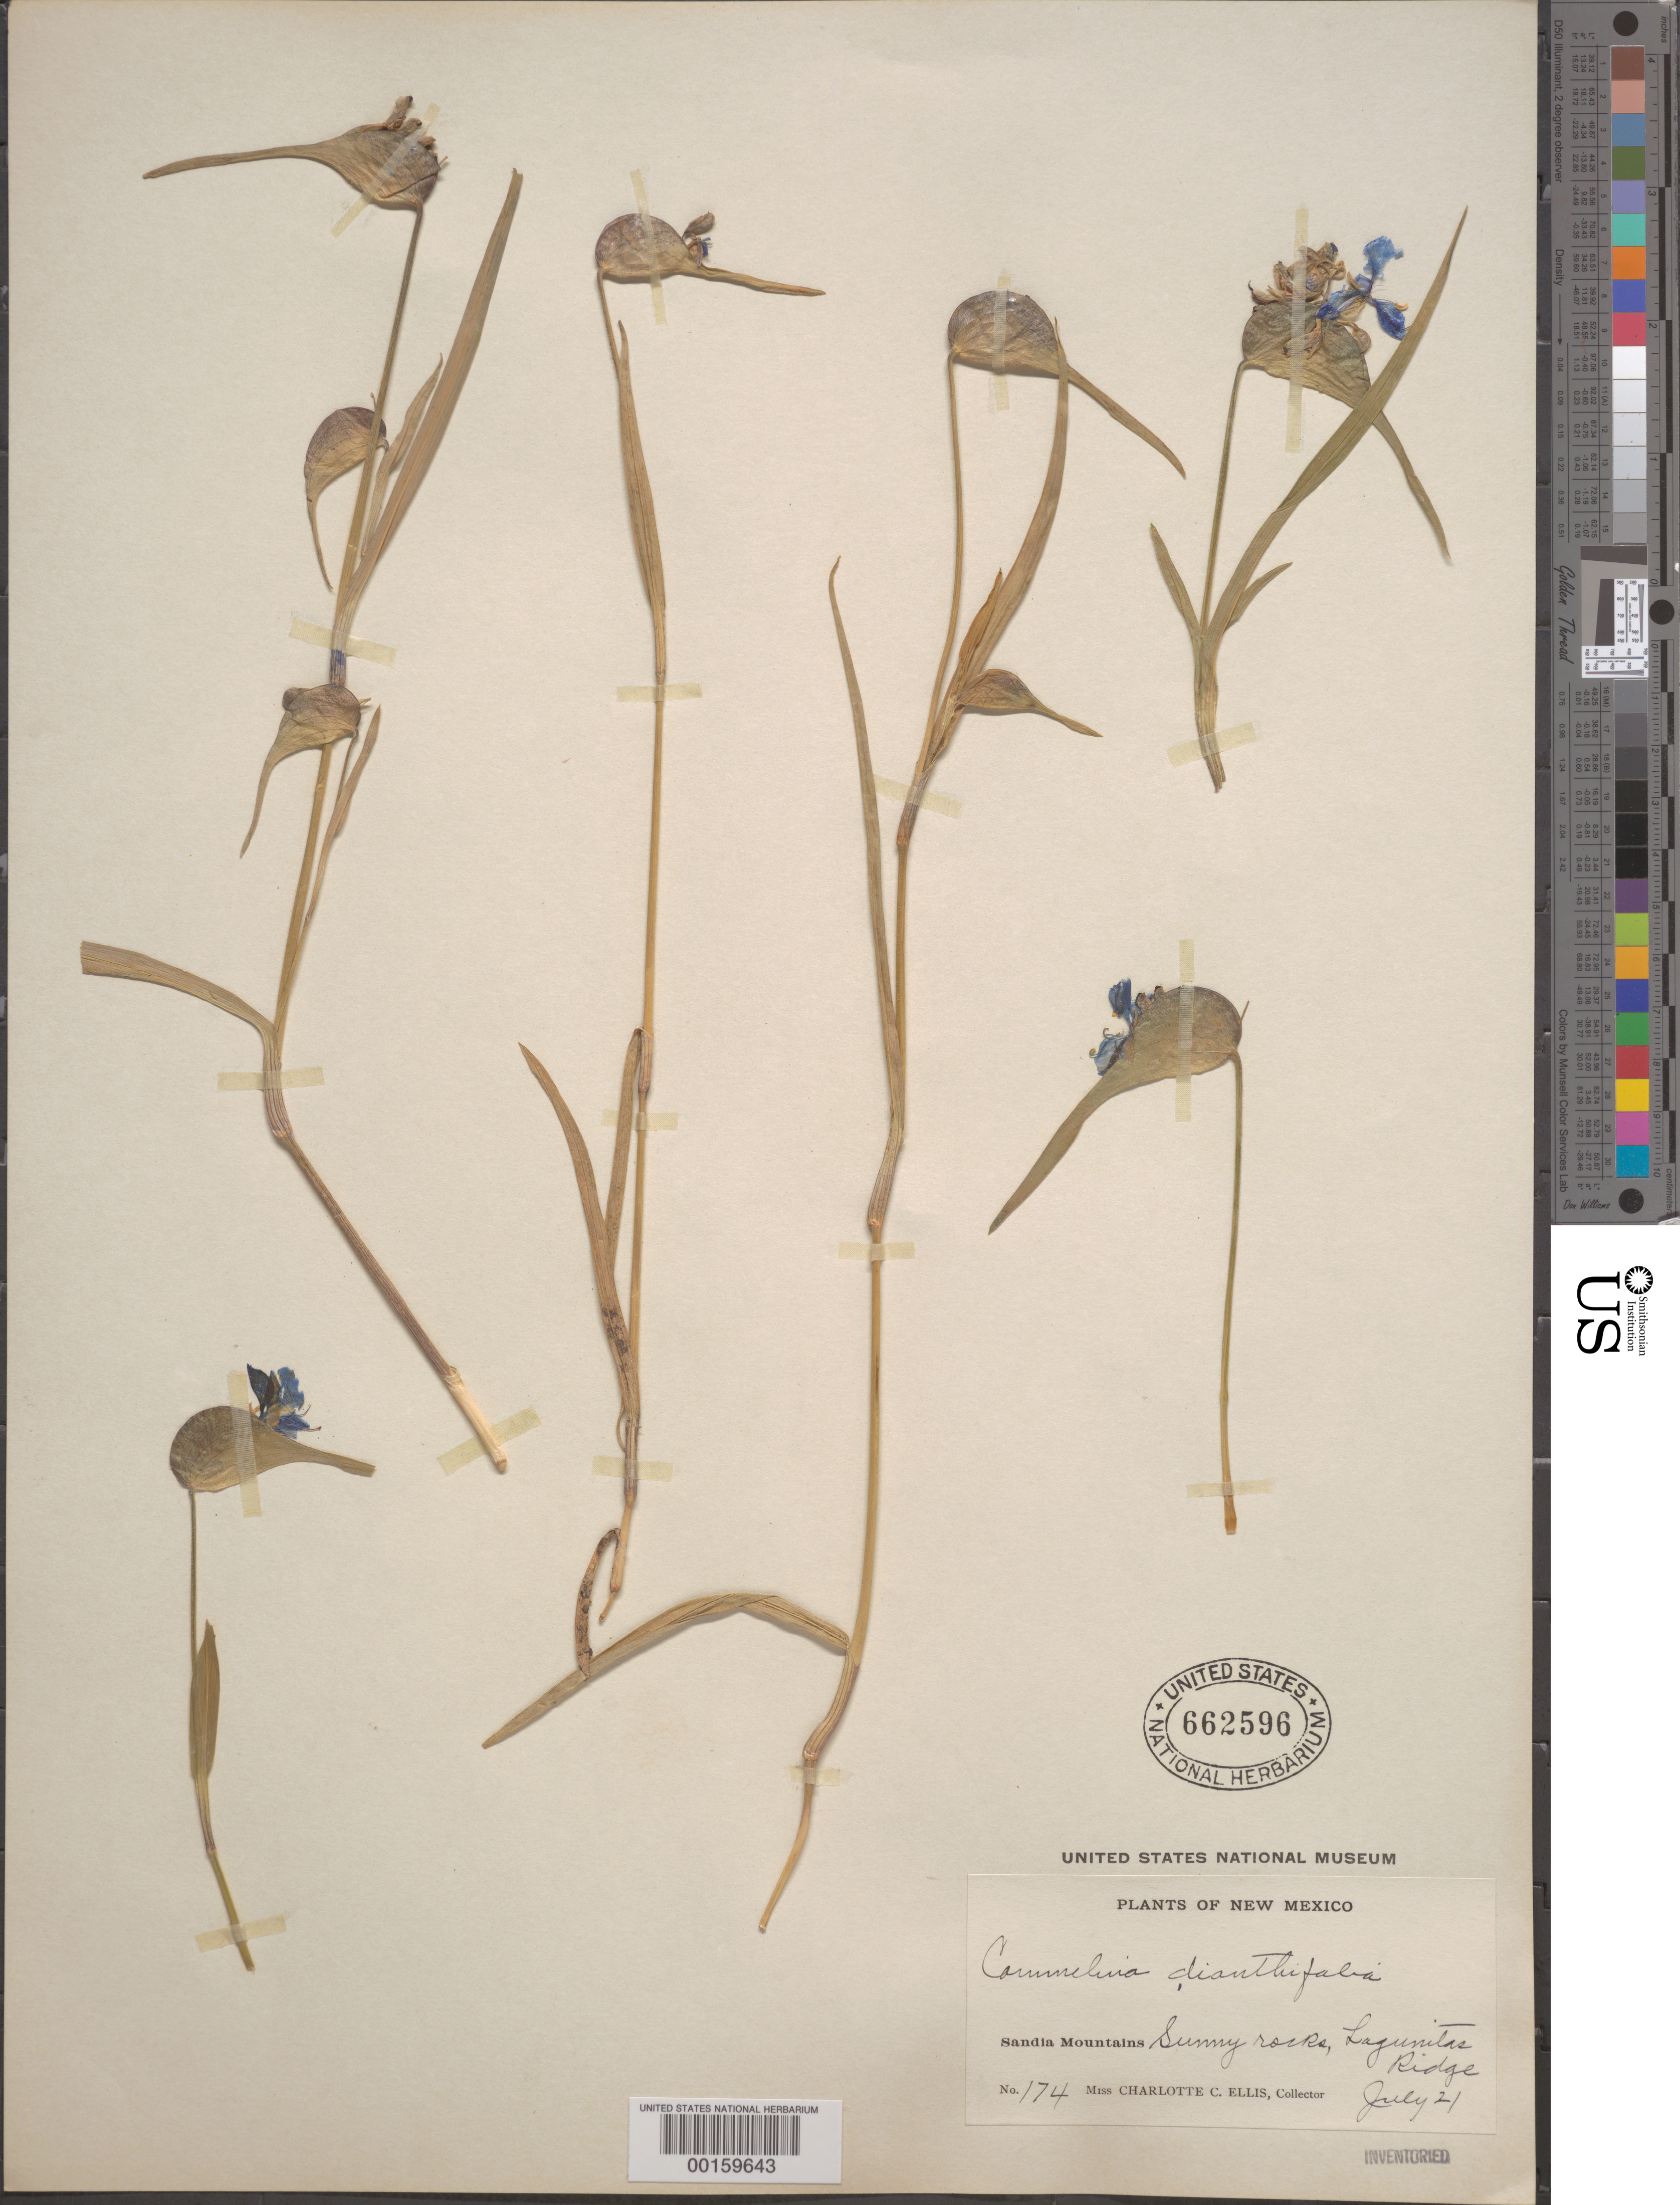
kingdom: Plantae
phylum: Tracheophyta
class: Liliopsida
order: Commelinales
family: Commelinaceae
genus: Commelina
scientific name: Commelina dianthifolia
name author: Redouté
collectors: C. C. Ellis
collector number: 174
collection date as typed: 21 Jul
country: United States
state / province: New Mexico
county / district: Sandoval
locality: Sandia mts., lagunitas ridge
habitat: Sunny rock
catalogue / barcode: US 662596